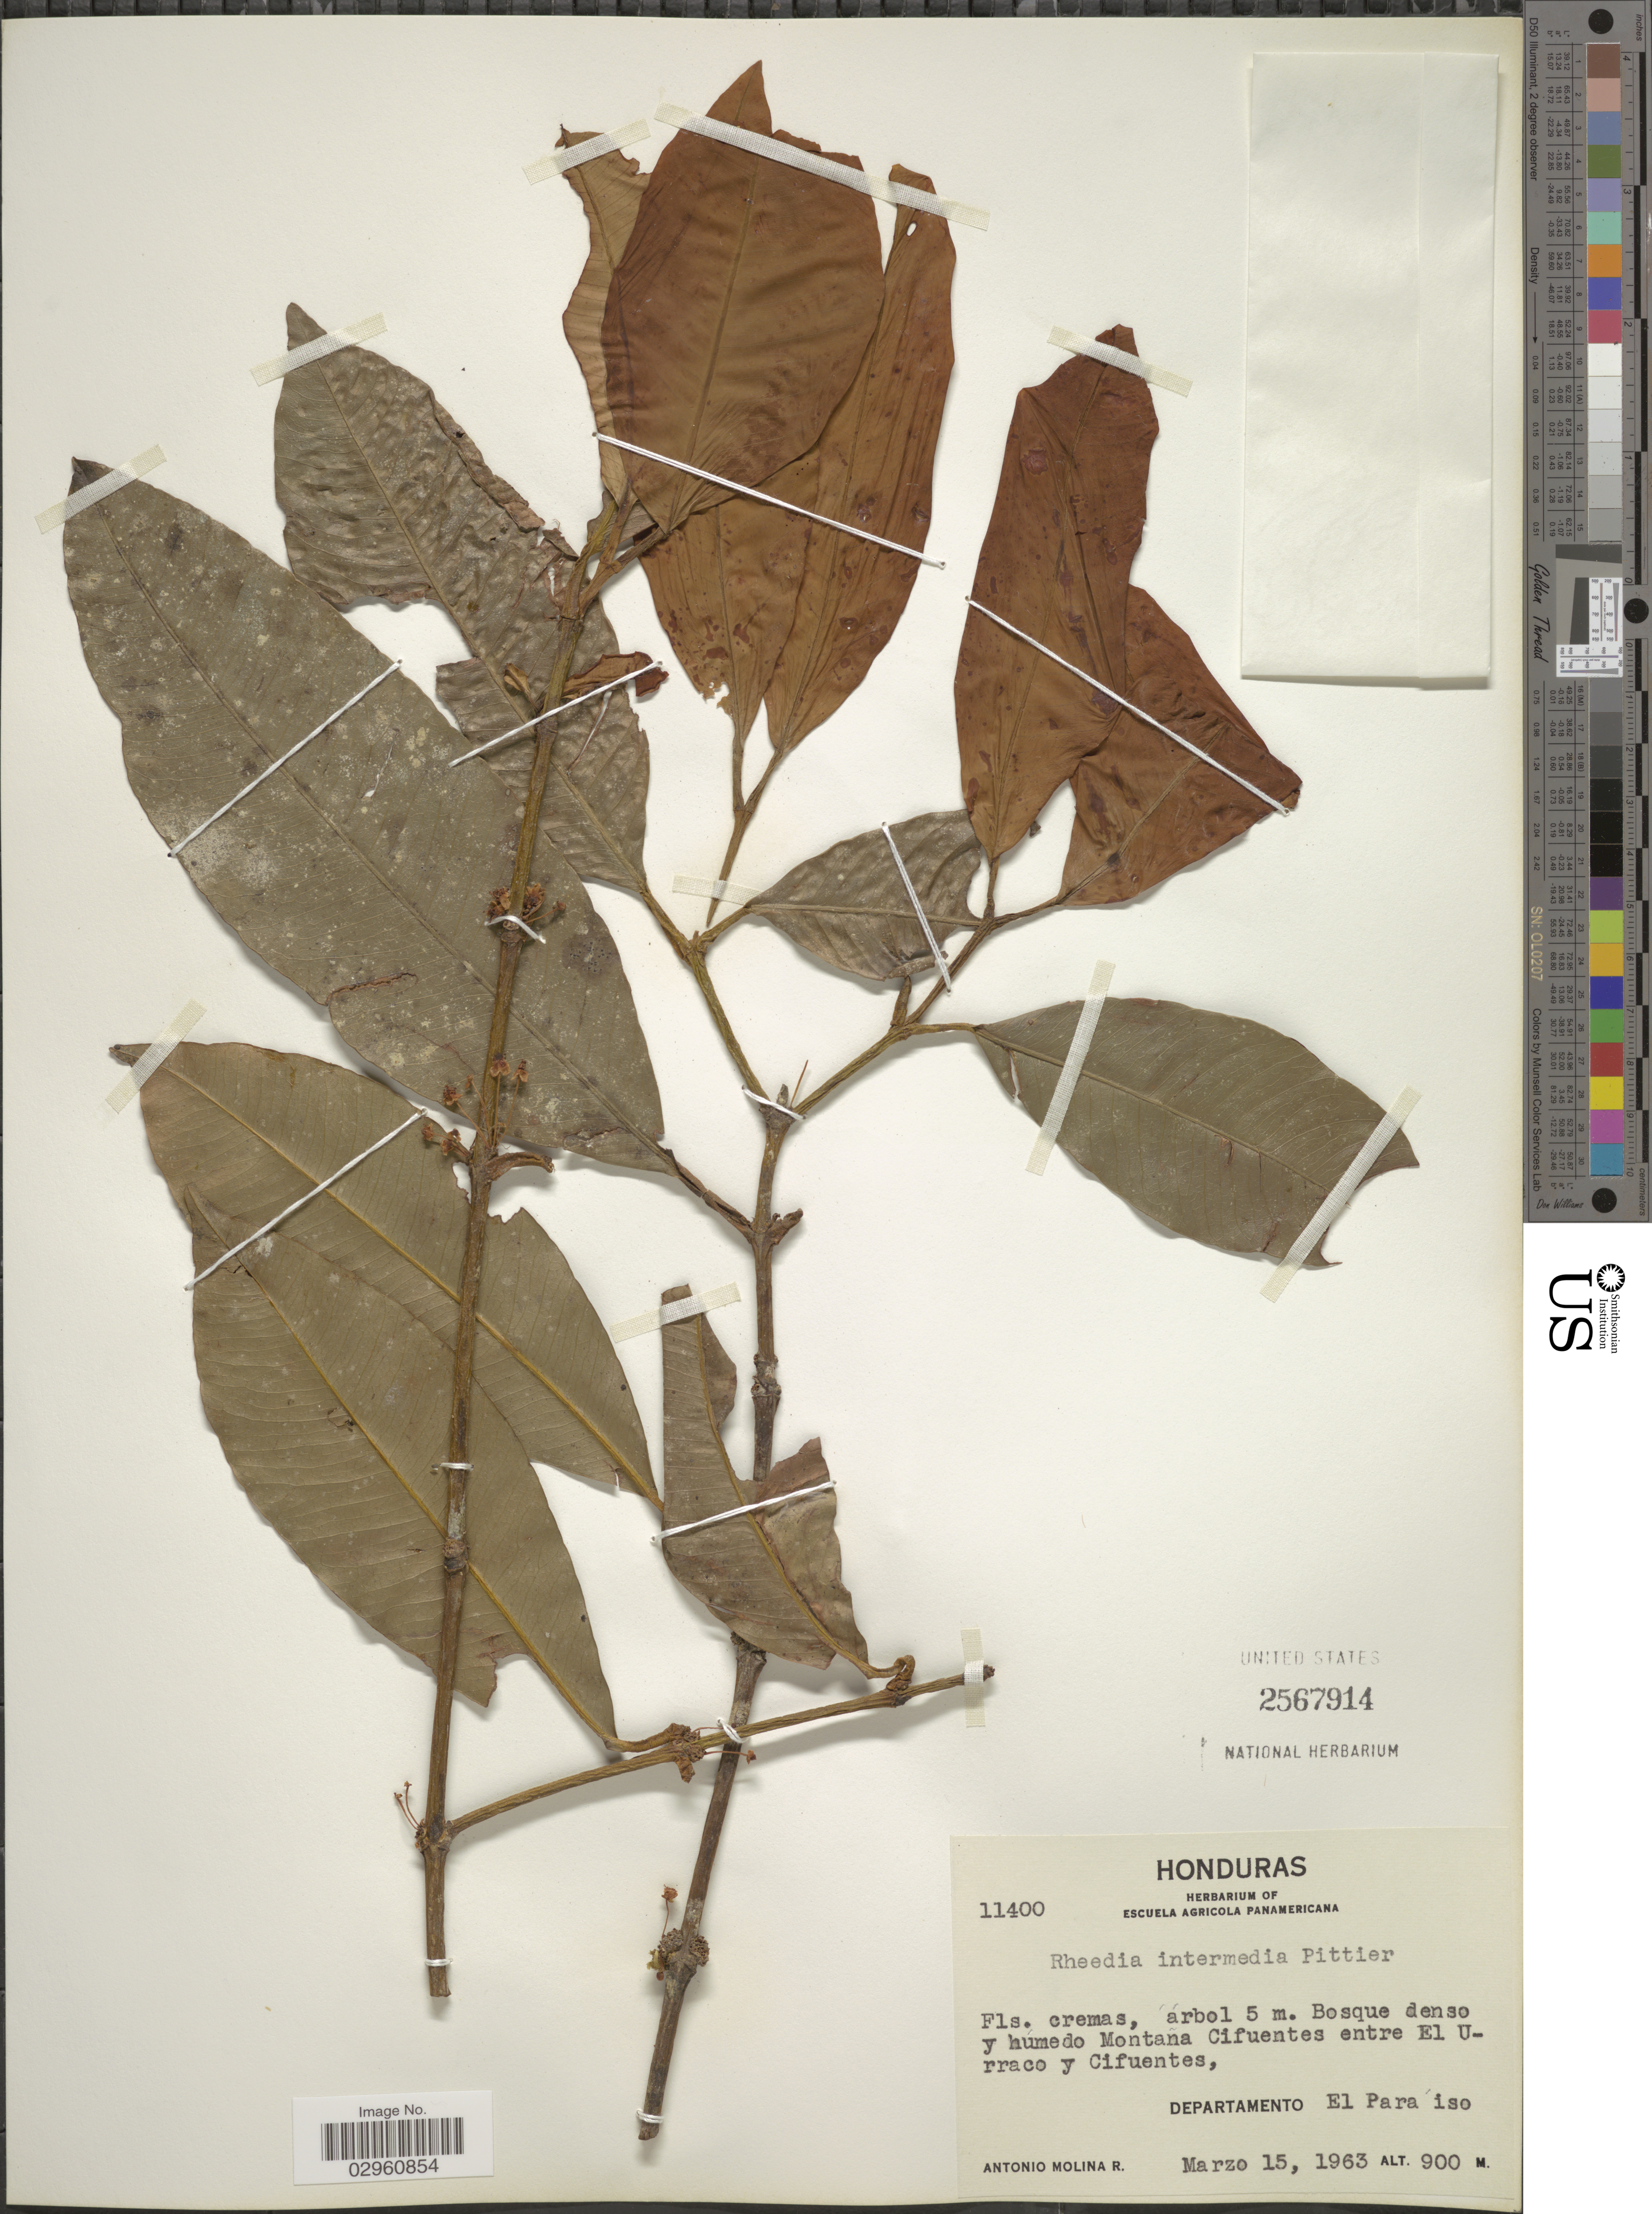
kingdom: Plantae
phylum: Tracheophyta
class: Magnoliopsida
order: Malpighiales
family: Clusiaceae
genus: Garcinia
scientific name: Garcinia intermedia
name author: (Pittier) Hammel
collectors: A. Molina R.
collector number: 11400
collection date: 1963-03-15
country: Honduras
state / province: El Paraíso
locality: Montana Cifuentes entre El Urraco y Cifuentes. Departamento El Paraiso.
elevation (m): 900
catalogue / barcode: US 2567914